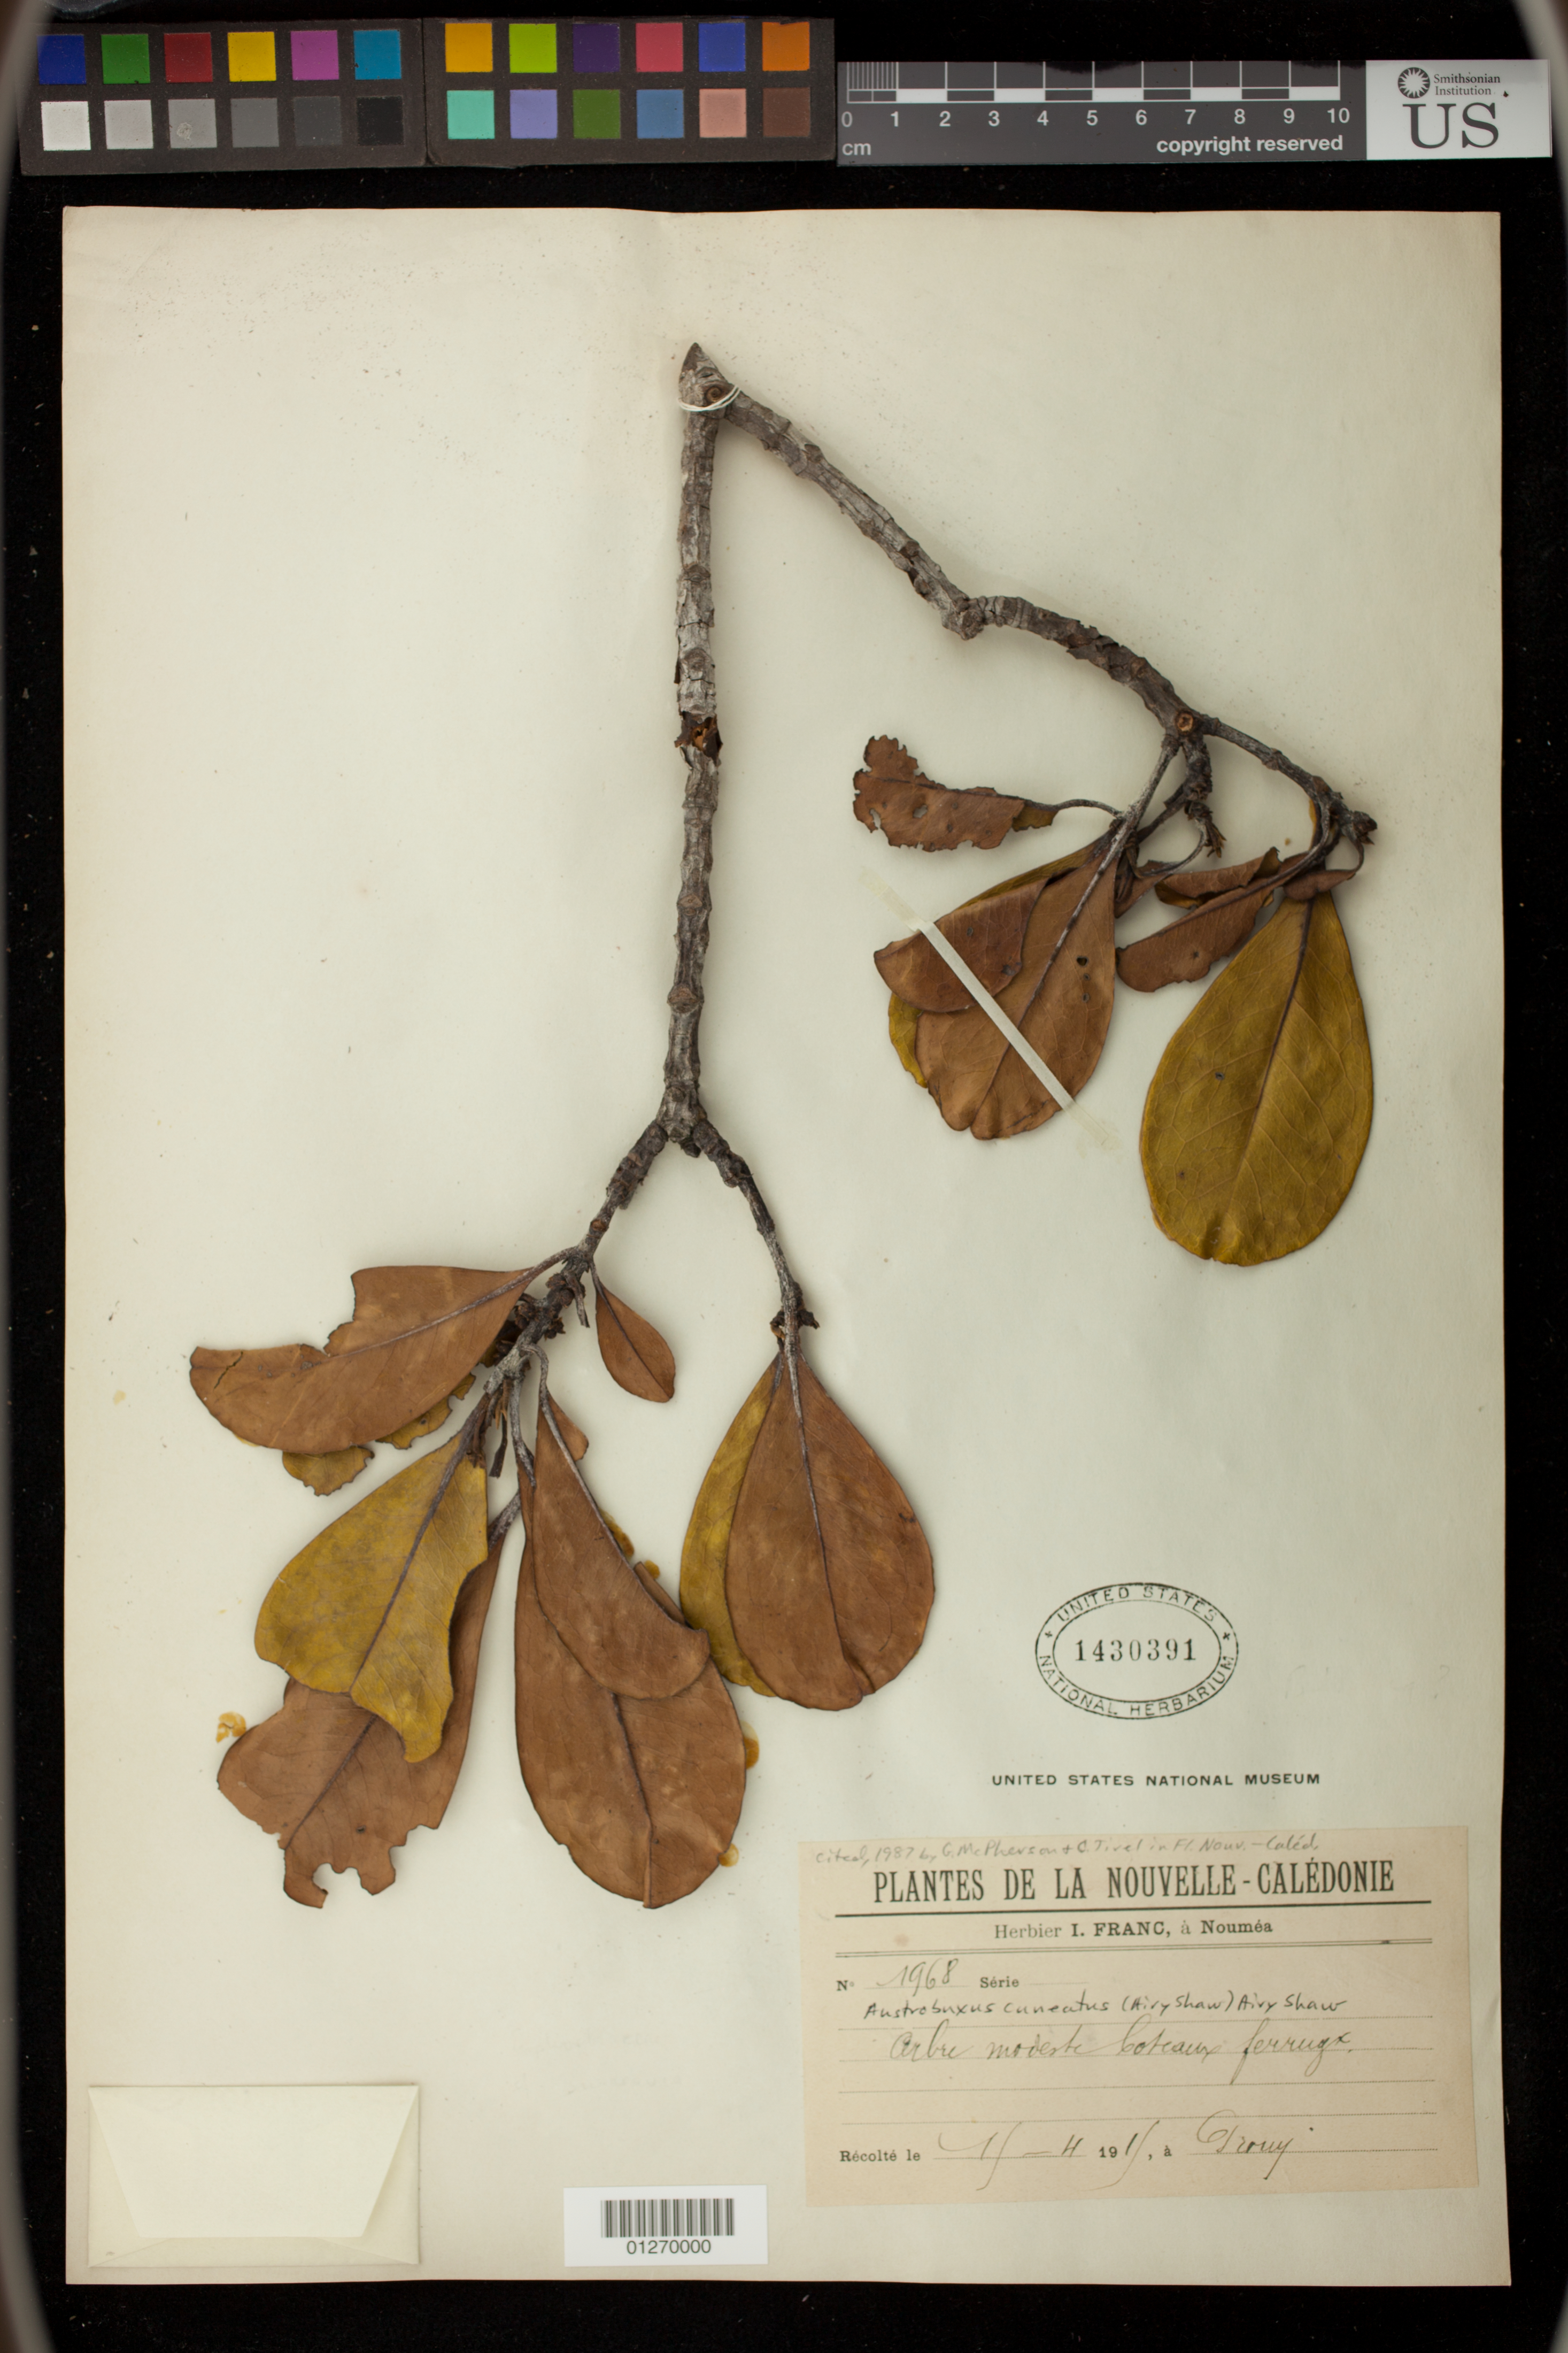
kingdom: Plantae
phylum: Tracheophyta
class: Magnoliopsida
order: Malpighiales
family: Picrodendraceae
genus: Austrobuxus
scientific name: Austrobuxus cuneatus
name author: (Airy Shaw) Airy Shaw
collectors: I. Franc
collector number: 1968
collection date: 1911-04-11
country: New Caledonia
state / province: South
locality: Noumea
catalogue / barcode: US 1430391